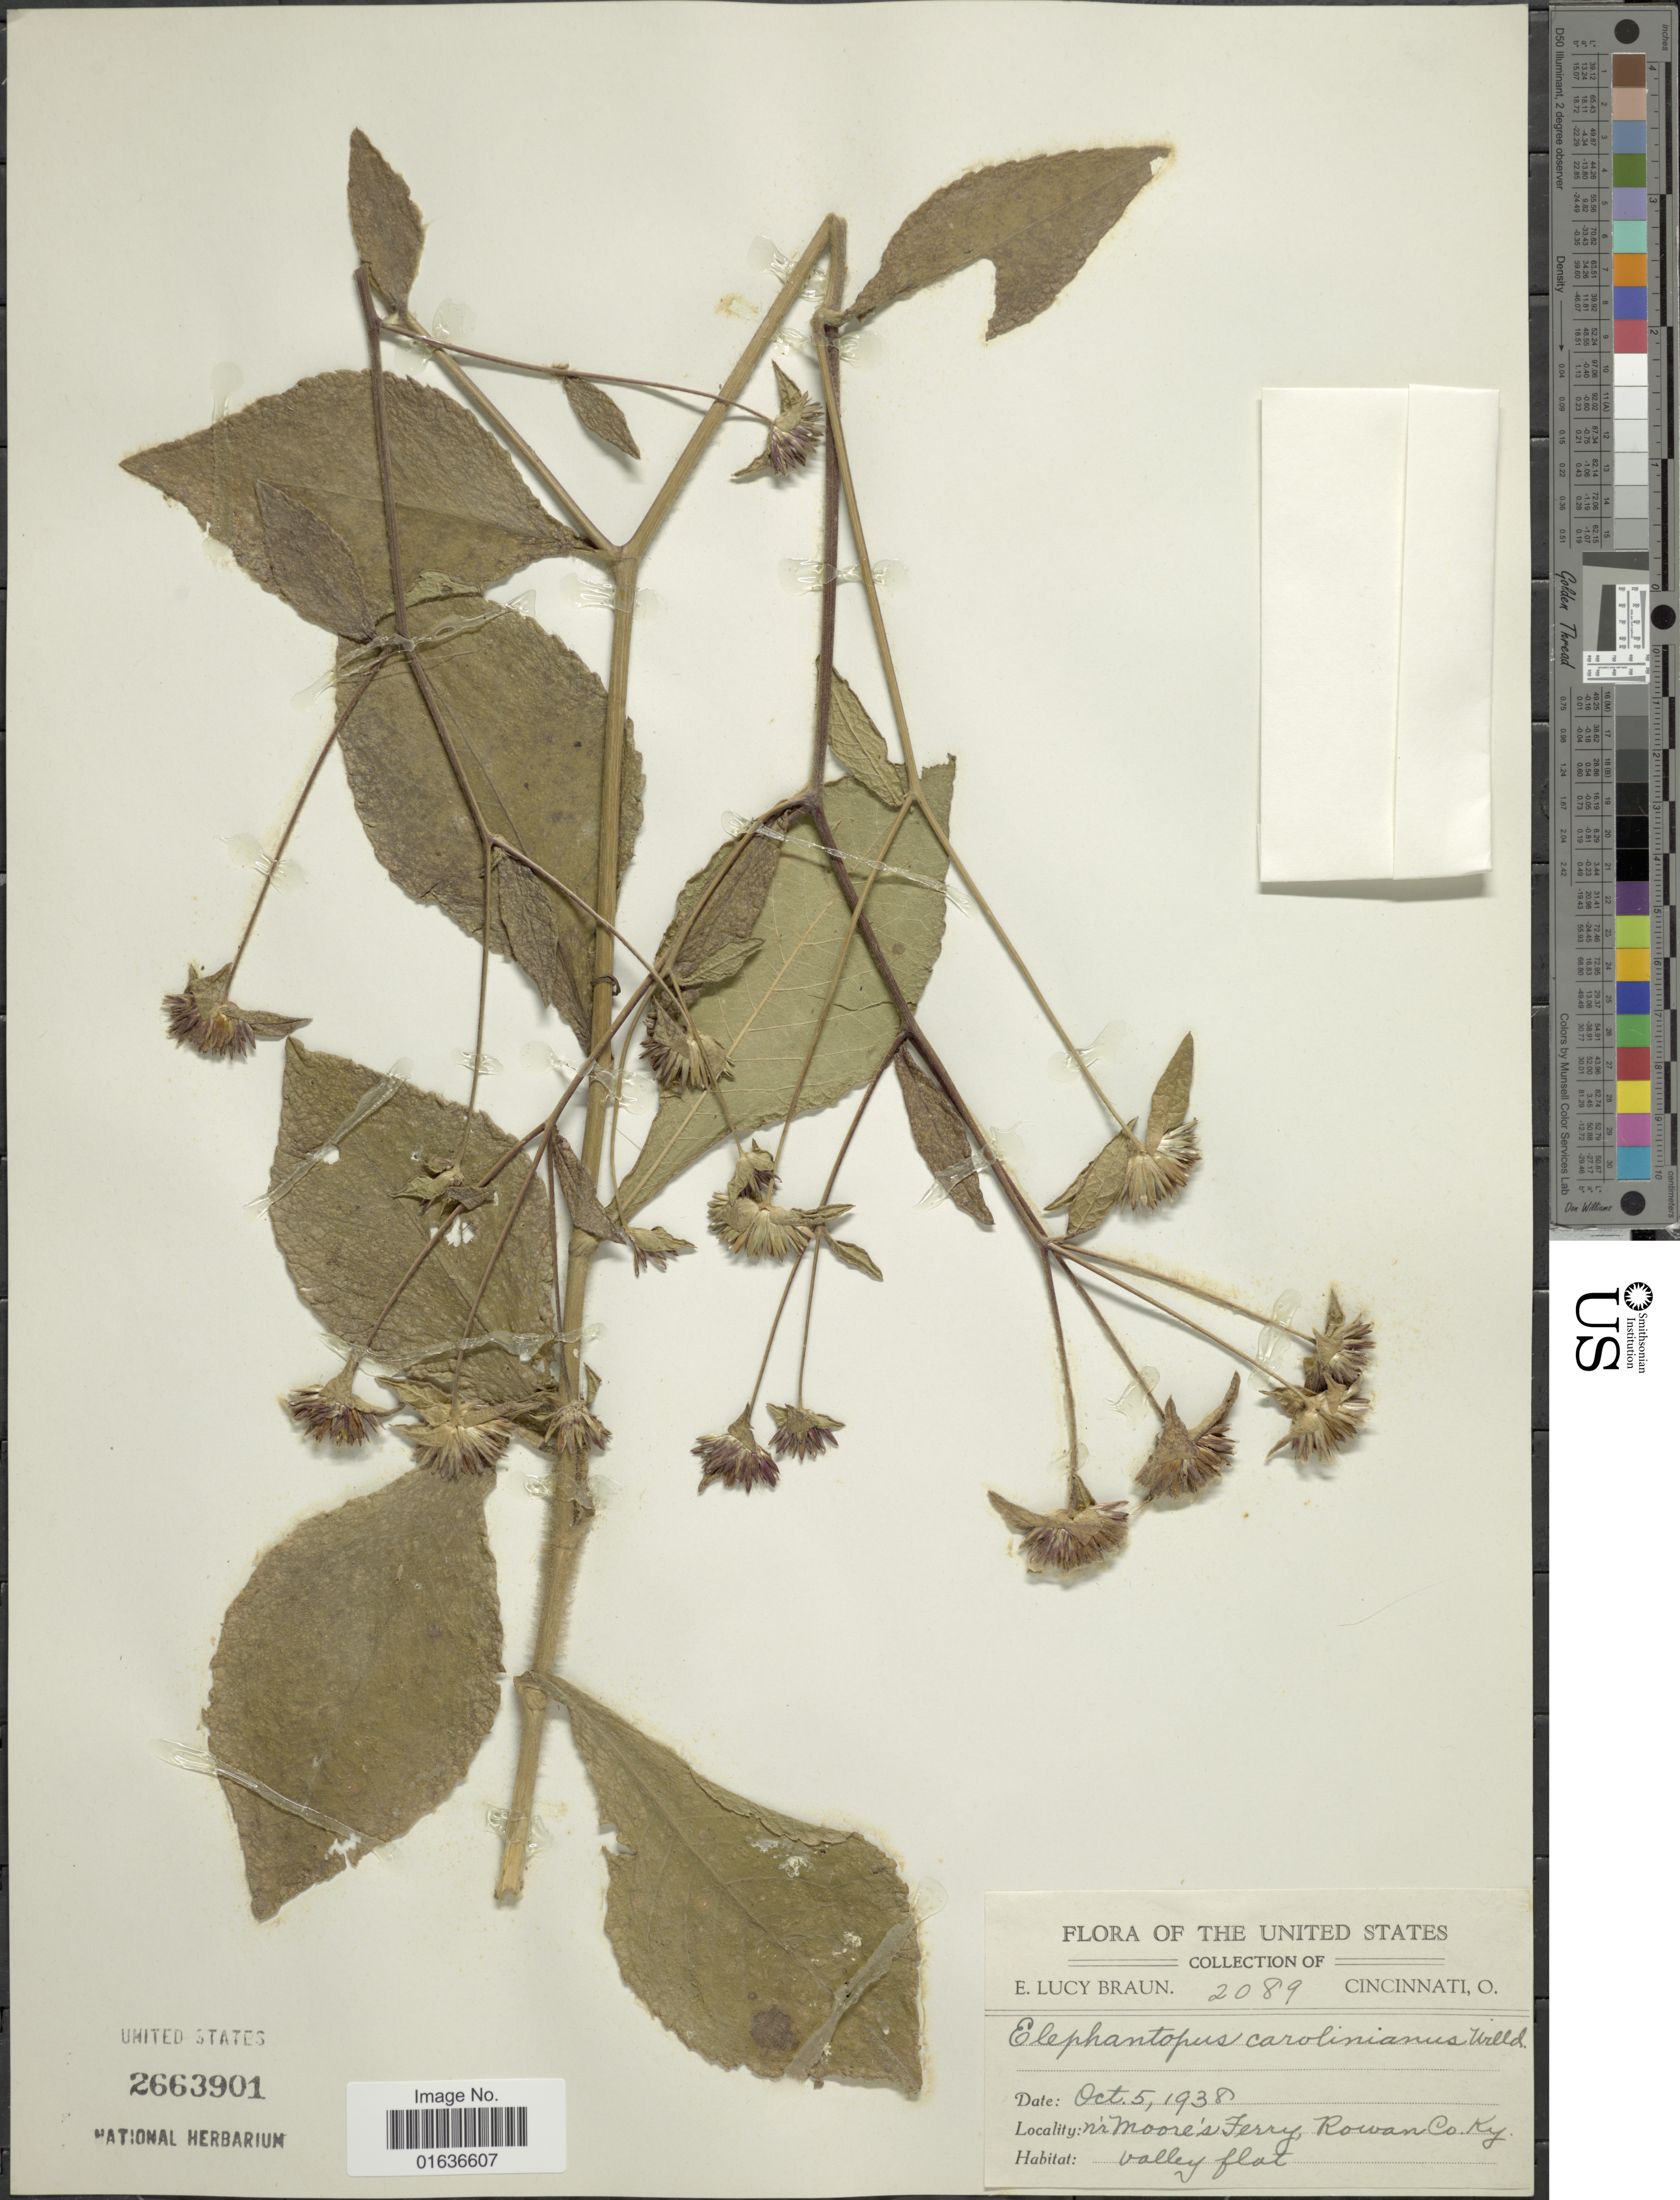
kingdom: Plantae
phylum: Tracheophyta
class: Magnoliopsida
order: Asterales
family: Asteraceae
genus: Elephantopus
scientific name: Elephantopus carolinianus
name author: Raeusch.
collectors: E. L. Braun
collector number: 2089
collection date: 1938-10-05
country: United States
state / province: Kentucky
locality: Nr. Moore's Ferry, Rowan Co. Valley Flat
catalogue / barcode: US 2663901